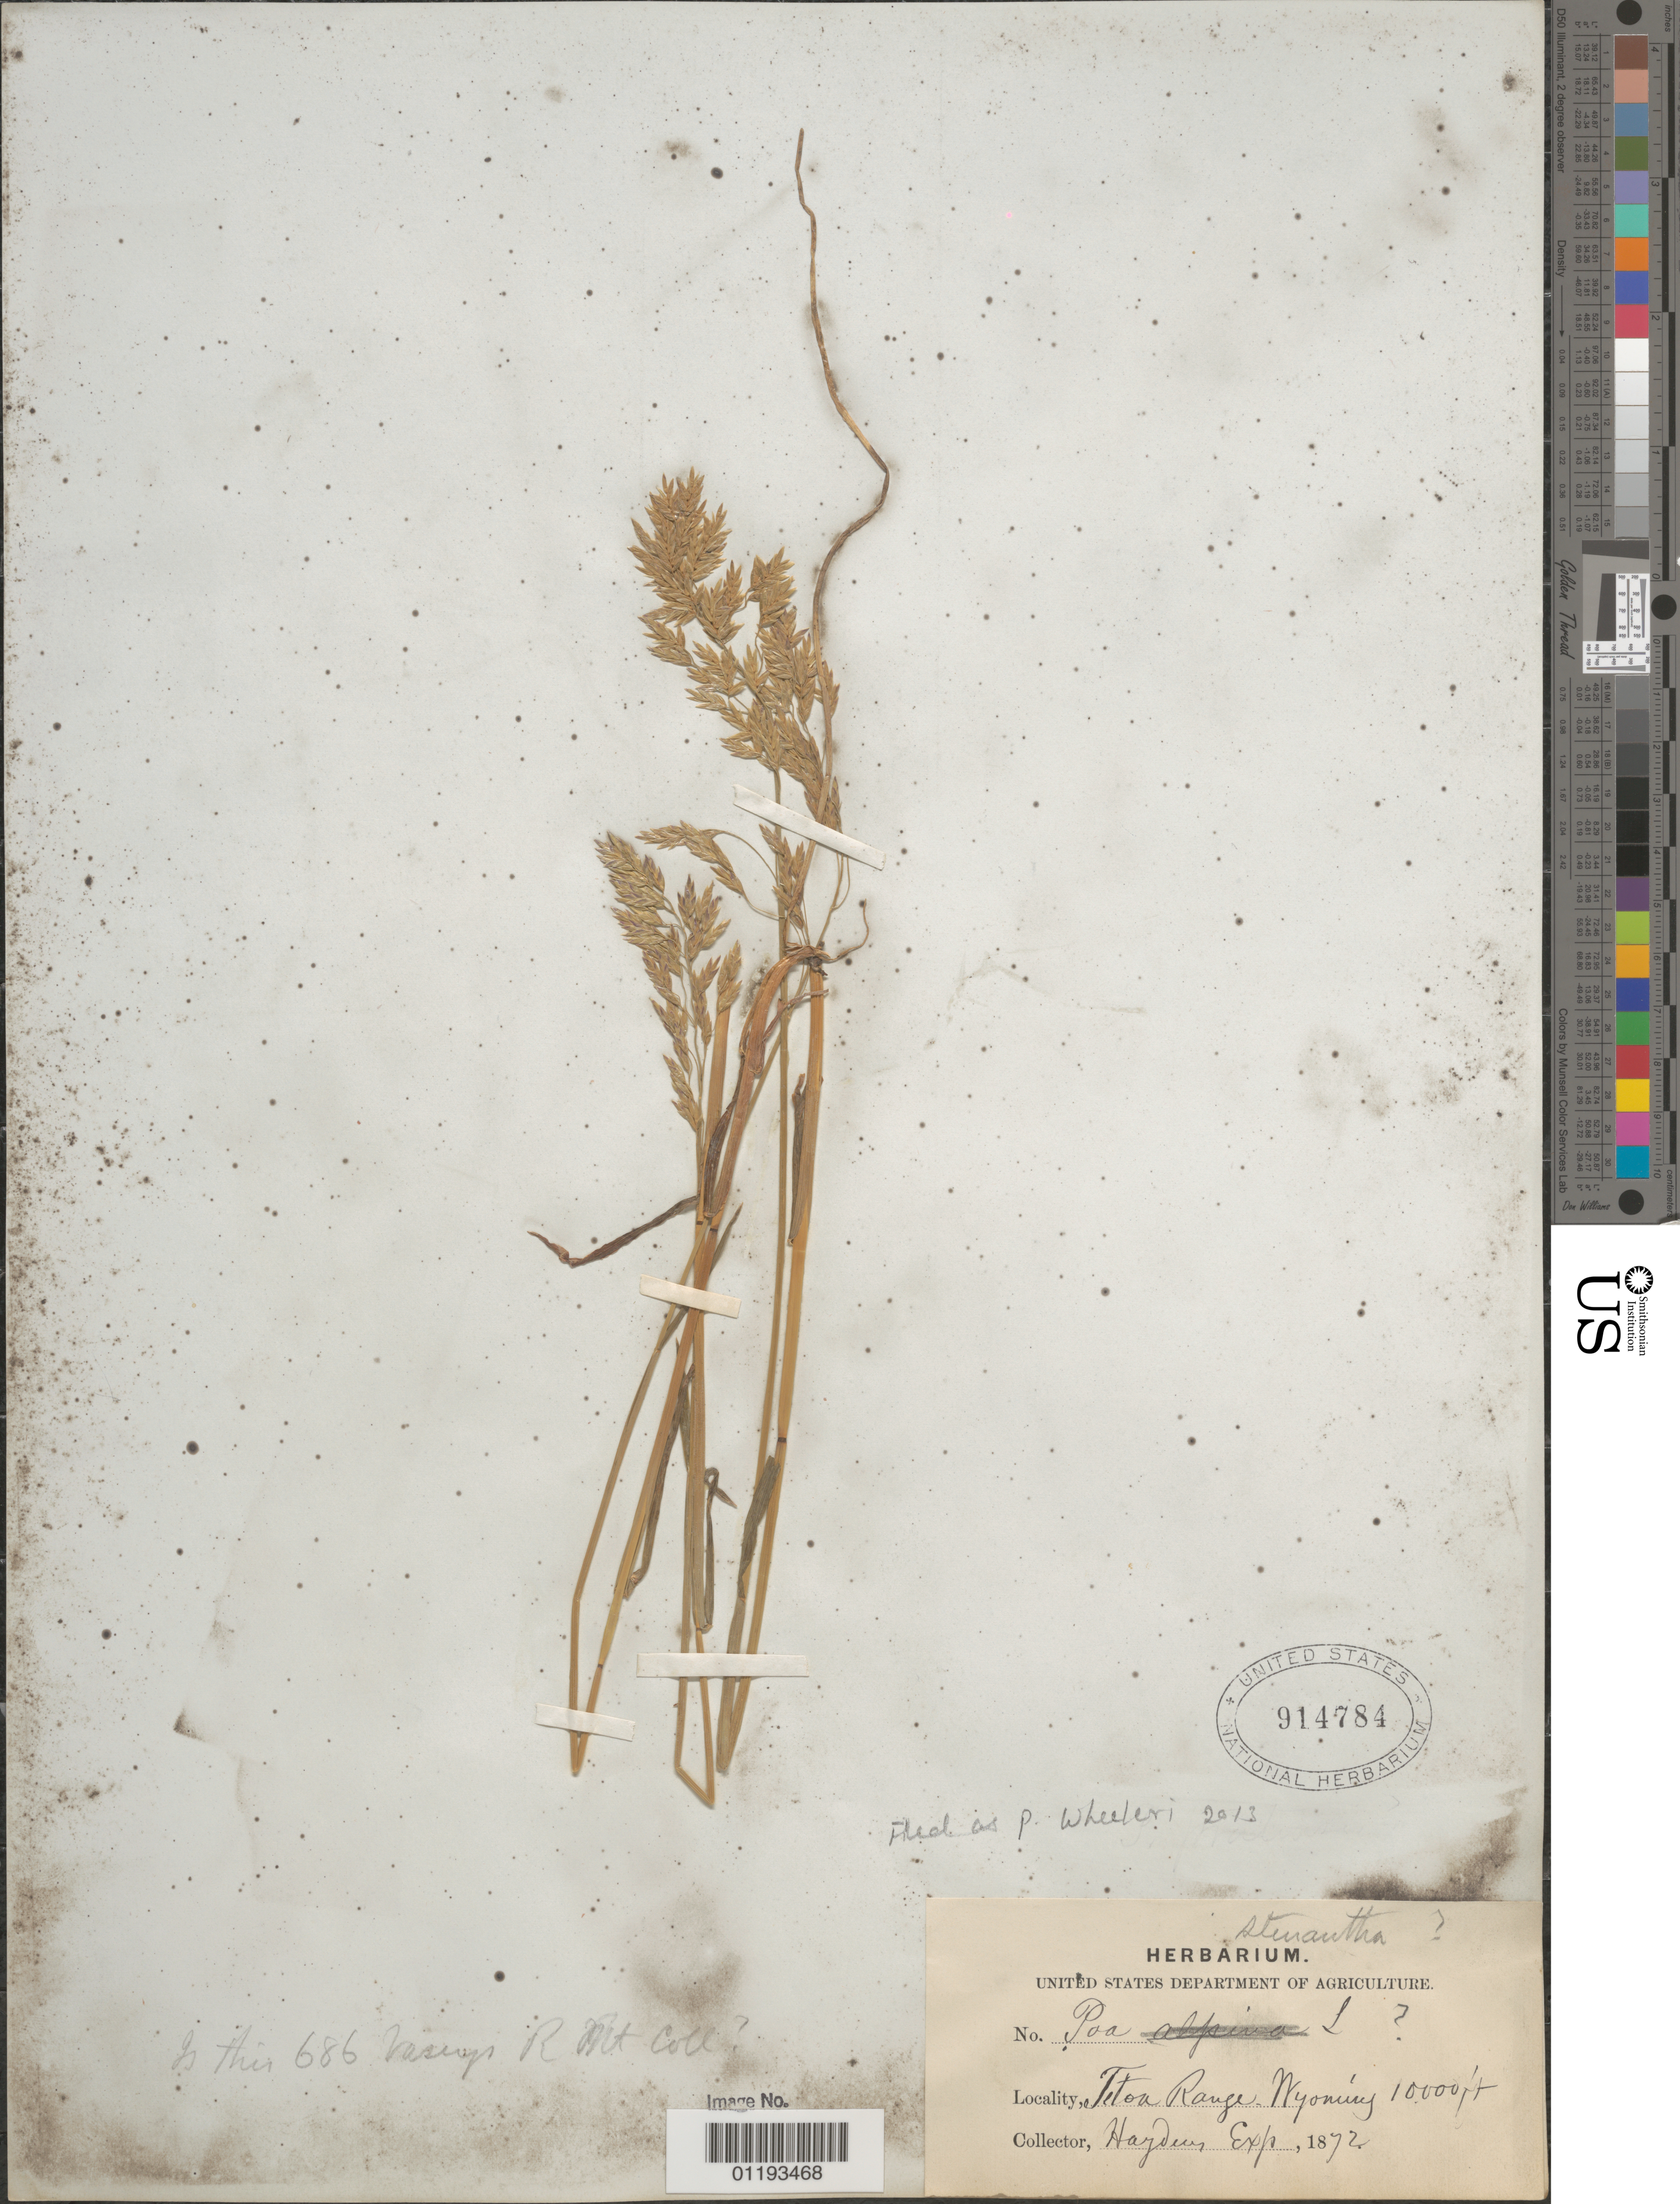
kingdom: Plantae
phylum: Tracheophyta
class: Liliopsida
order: Poales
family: Poaceae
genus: Poa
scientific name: Poa wheeleri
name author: Vasey in G.M. Wheeler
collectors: -- Hayden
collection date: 1872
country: United States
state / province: Wyoming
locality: Teton Range.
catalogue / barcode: US 914784